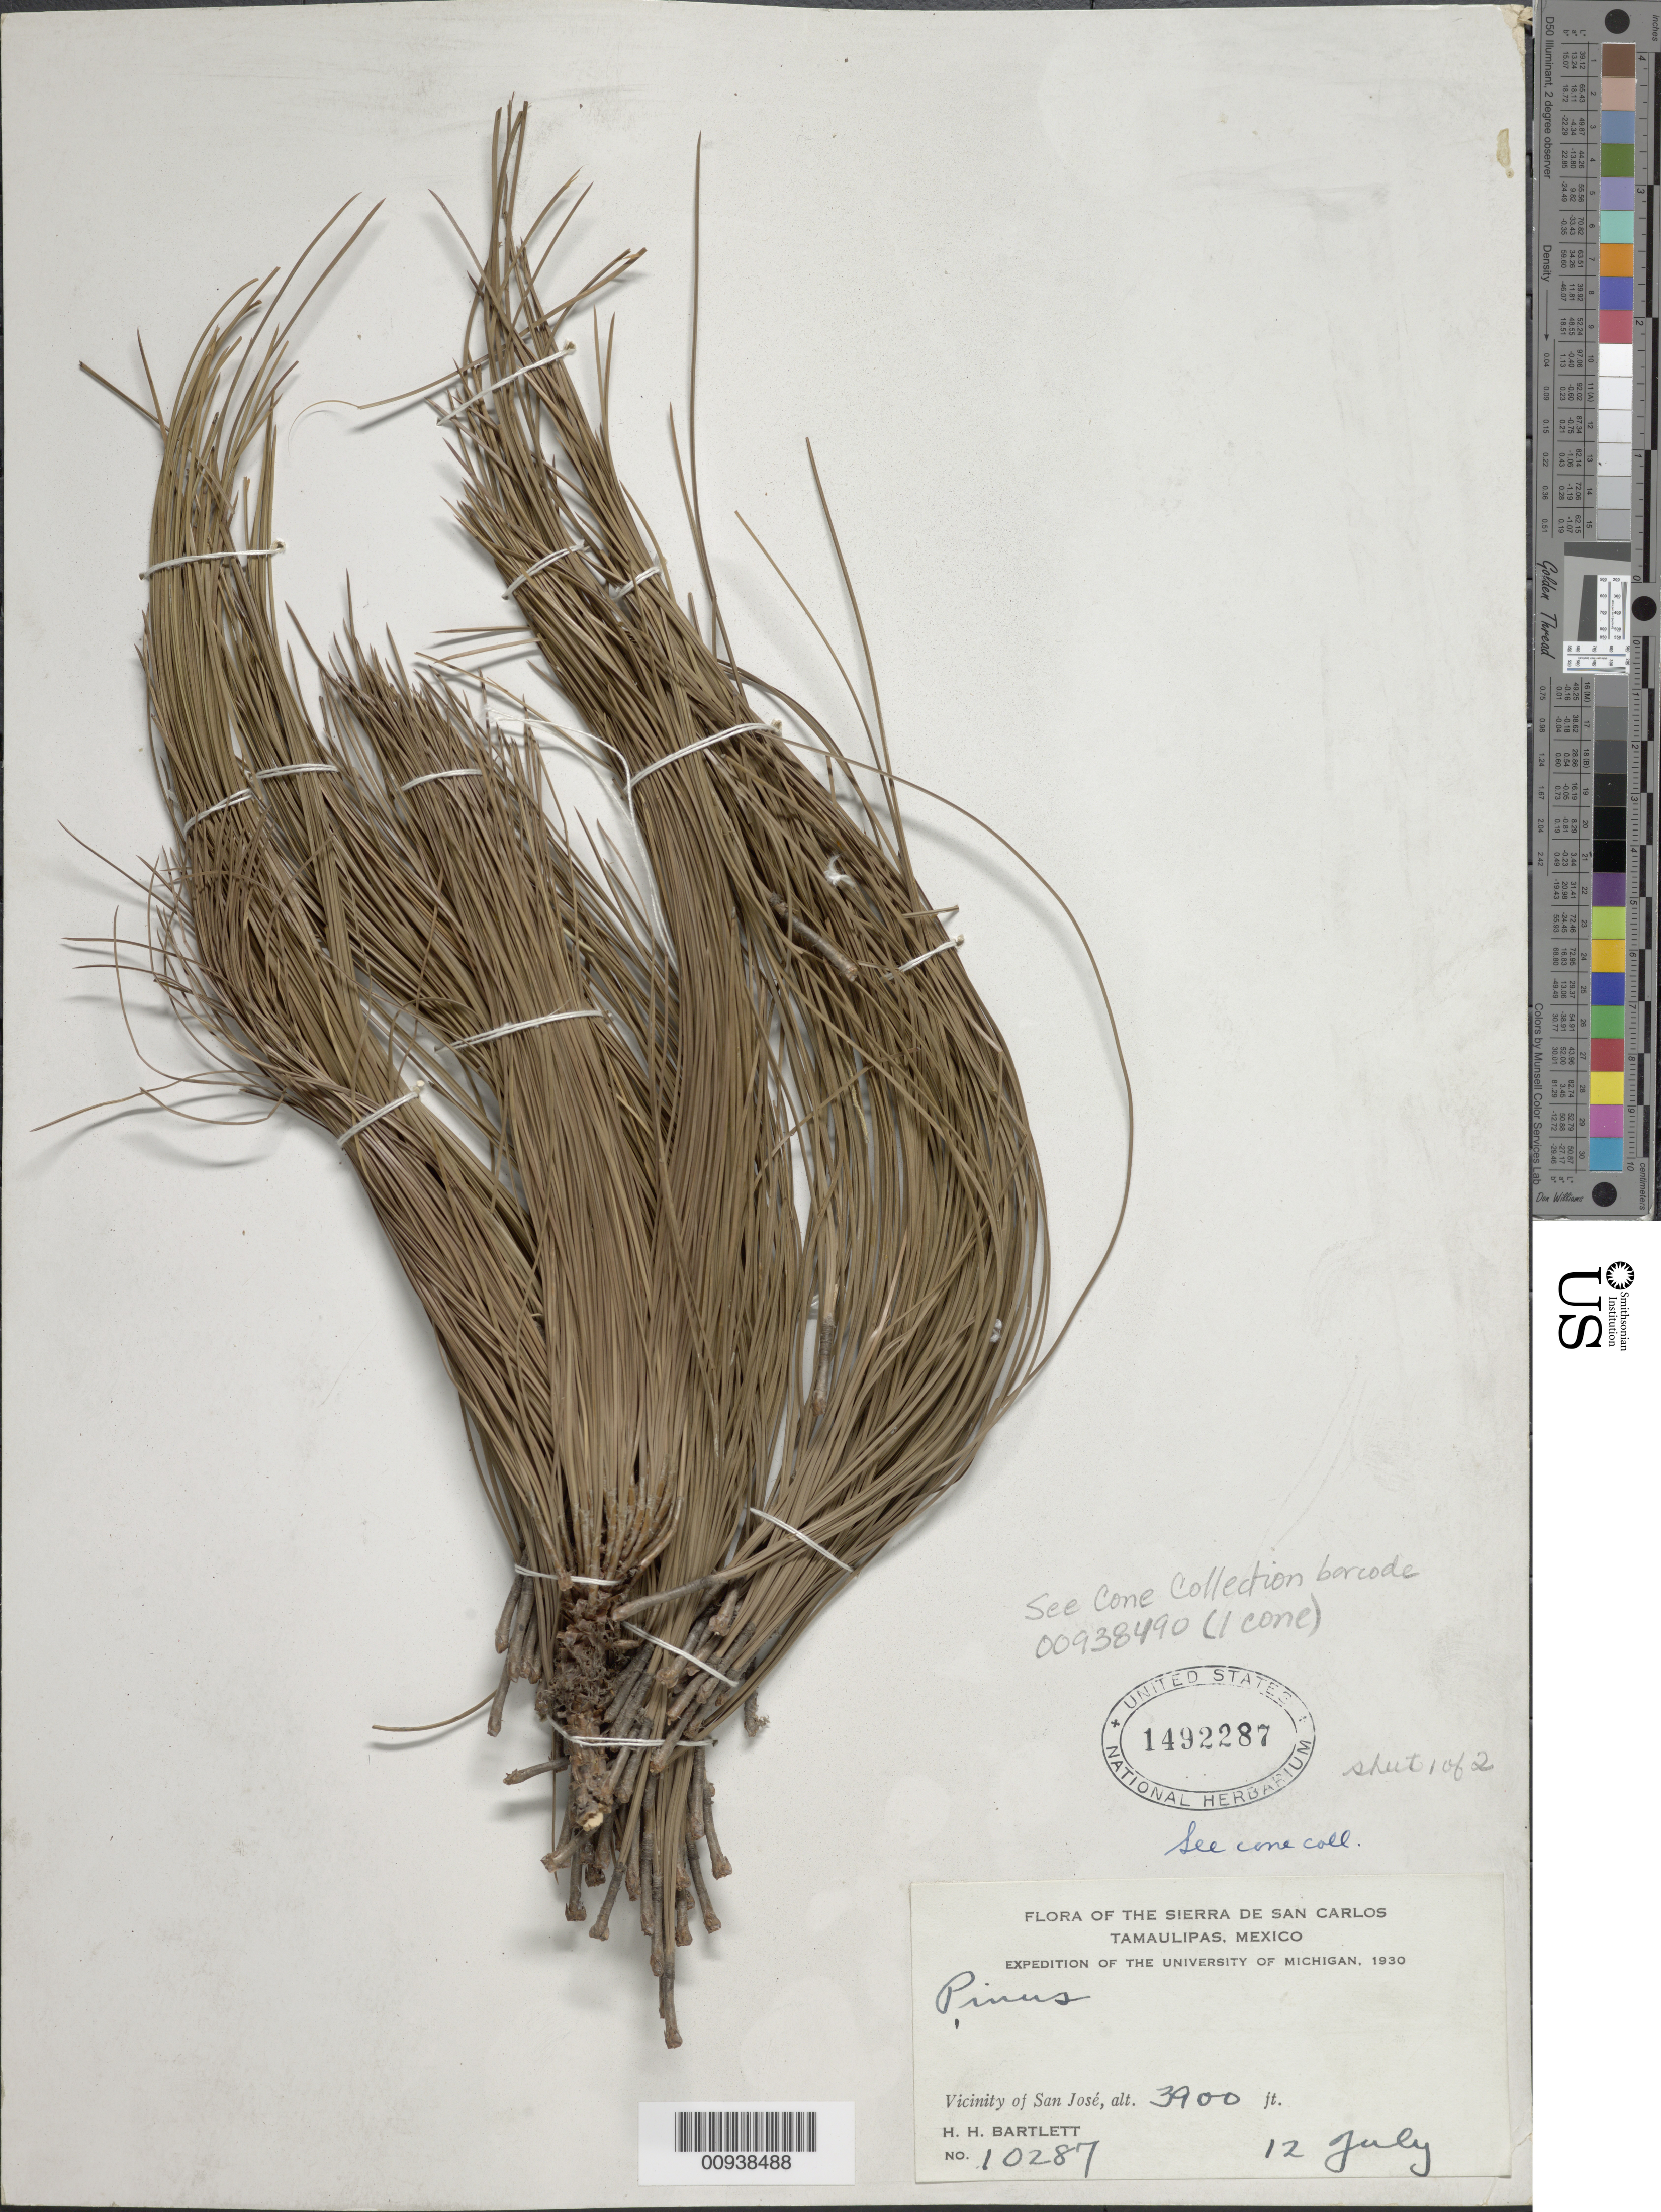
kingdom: Plantae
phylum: Tracheophyta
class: Pinopsida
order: Pinales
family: Pinaceae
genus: Pinus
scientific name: Pinus sp.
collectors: H. H. Bartlett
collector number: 10287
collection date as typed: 12 Jul 1930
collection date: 1930-07-12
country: Mexico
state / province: Tamaulipas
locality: Vicinity of San José. Sierra de San Carlos.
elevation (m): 1189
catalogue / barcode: US 1492287